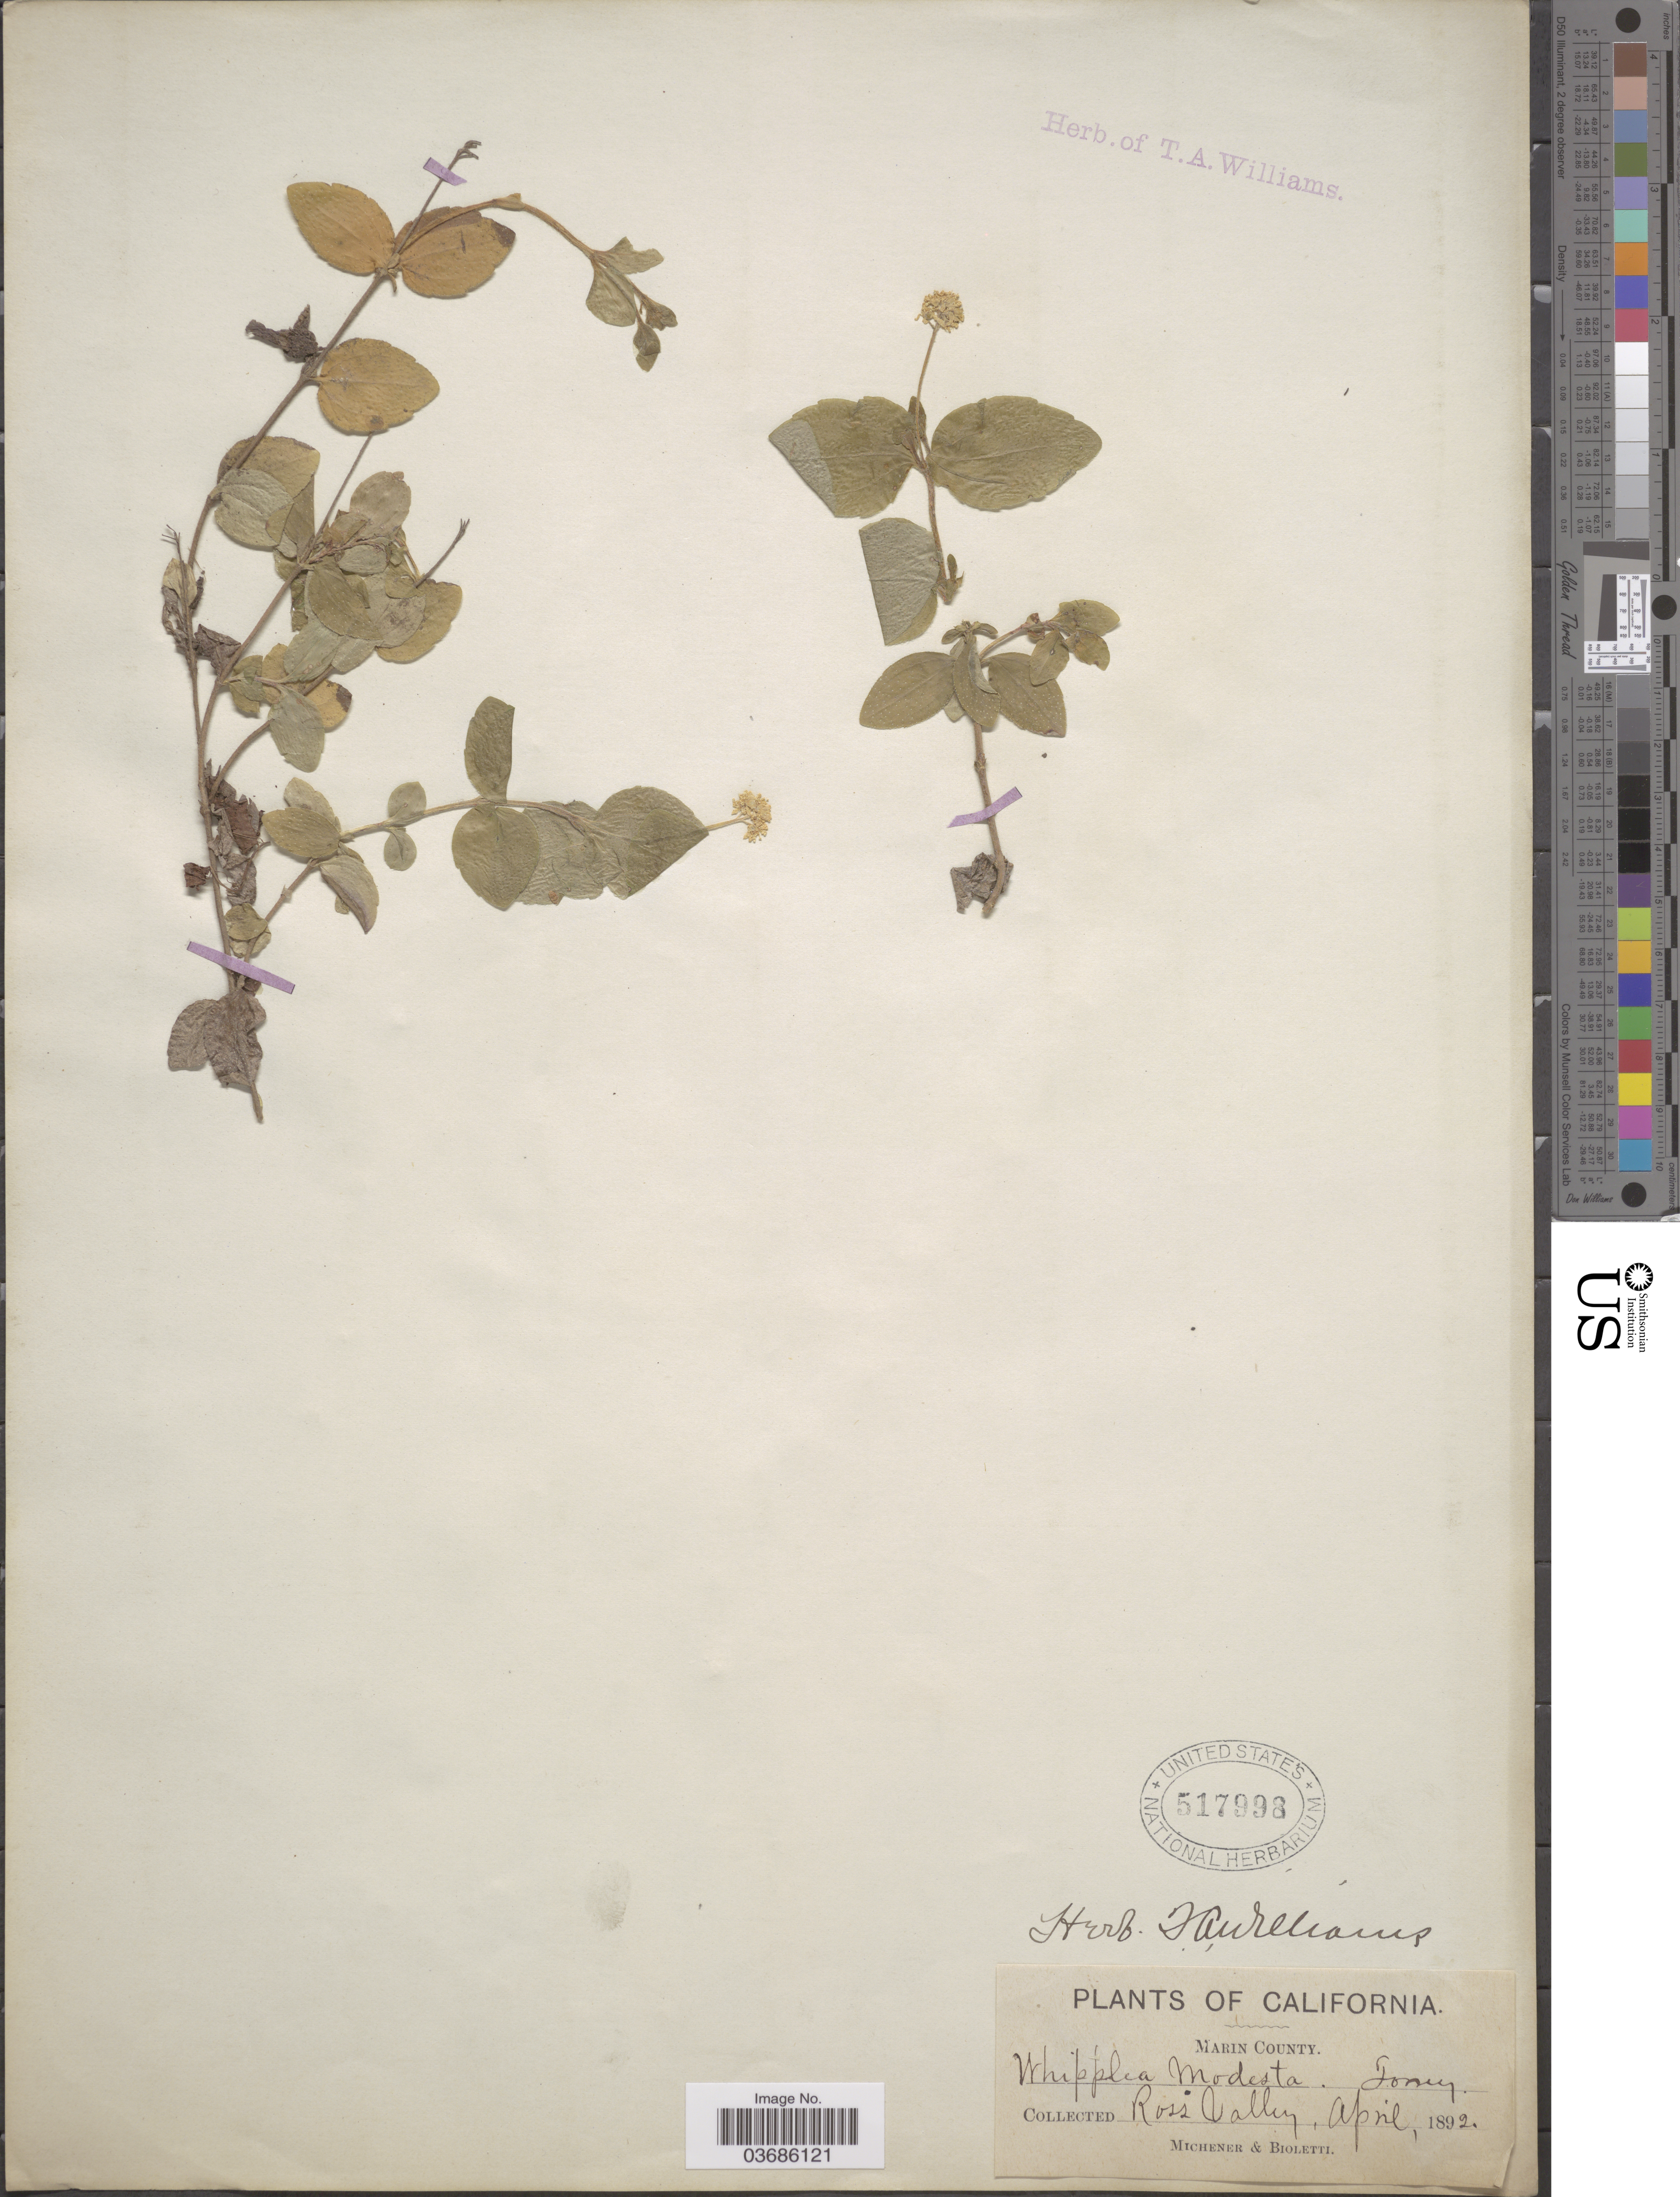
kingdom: Plantae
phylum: Tracheophyta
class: Magnoliopsida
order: Cornales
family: Hydrangeaceae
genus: Whipplea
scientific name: Whipplea modesta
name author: Torr.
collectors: -. Michener & -- Bioletti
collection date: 1892-04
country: United States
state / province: California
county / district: Marin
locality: Marin County. Ross Valley.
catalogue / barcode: US 517998